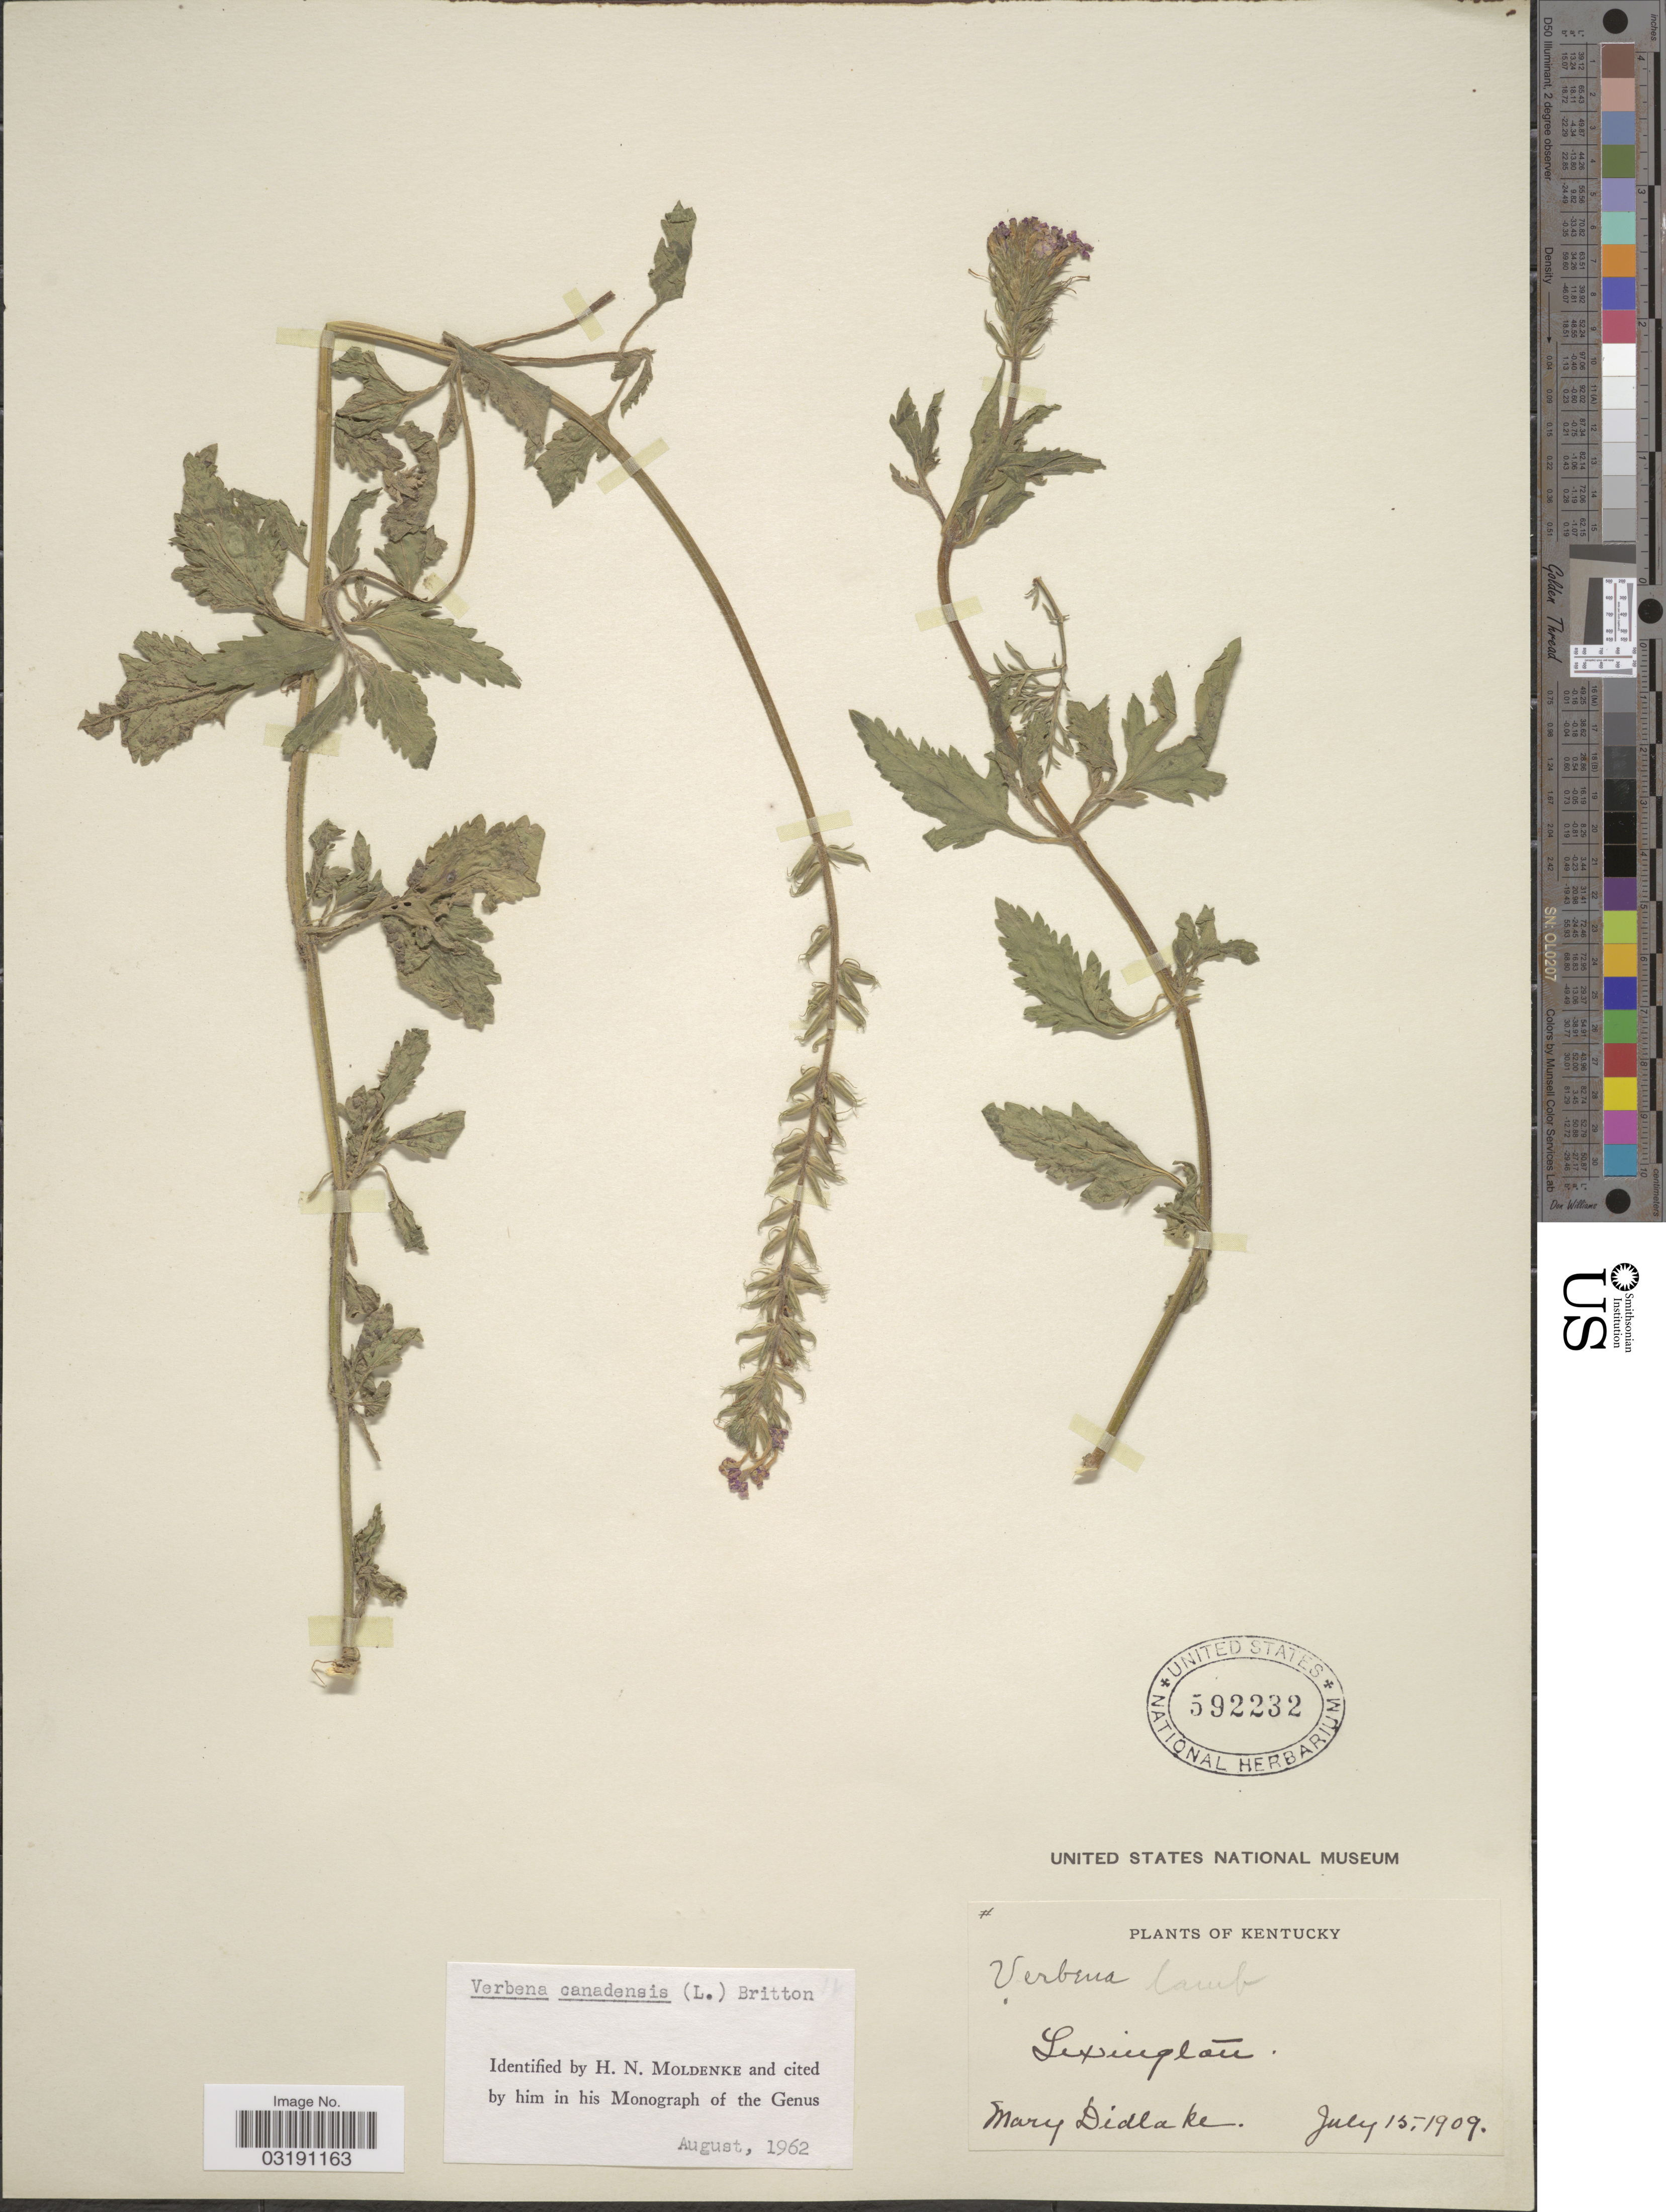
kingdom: Plantae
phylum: Tracheophyta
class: Magnoliopsida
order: Lamiales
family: Verbenaceae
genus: Verbena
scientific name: Verbena canadensis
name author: (L.) Britton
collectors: M. Didlake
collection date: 1909-07-15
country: United States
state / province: Kentucky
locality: Lexington.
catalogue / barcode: US 592232